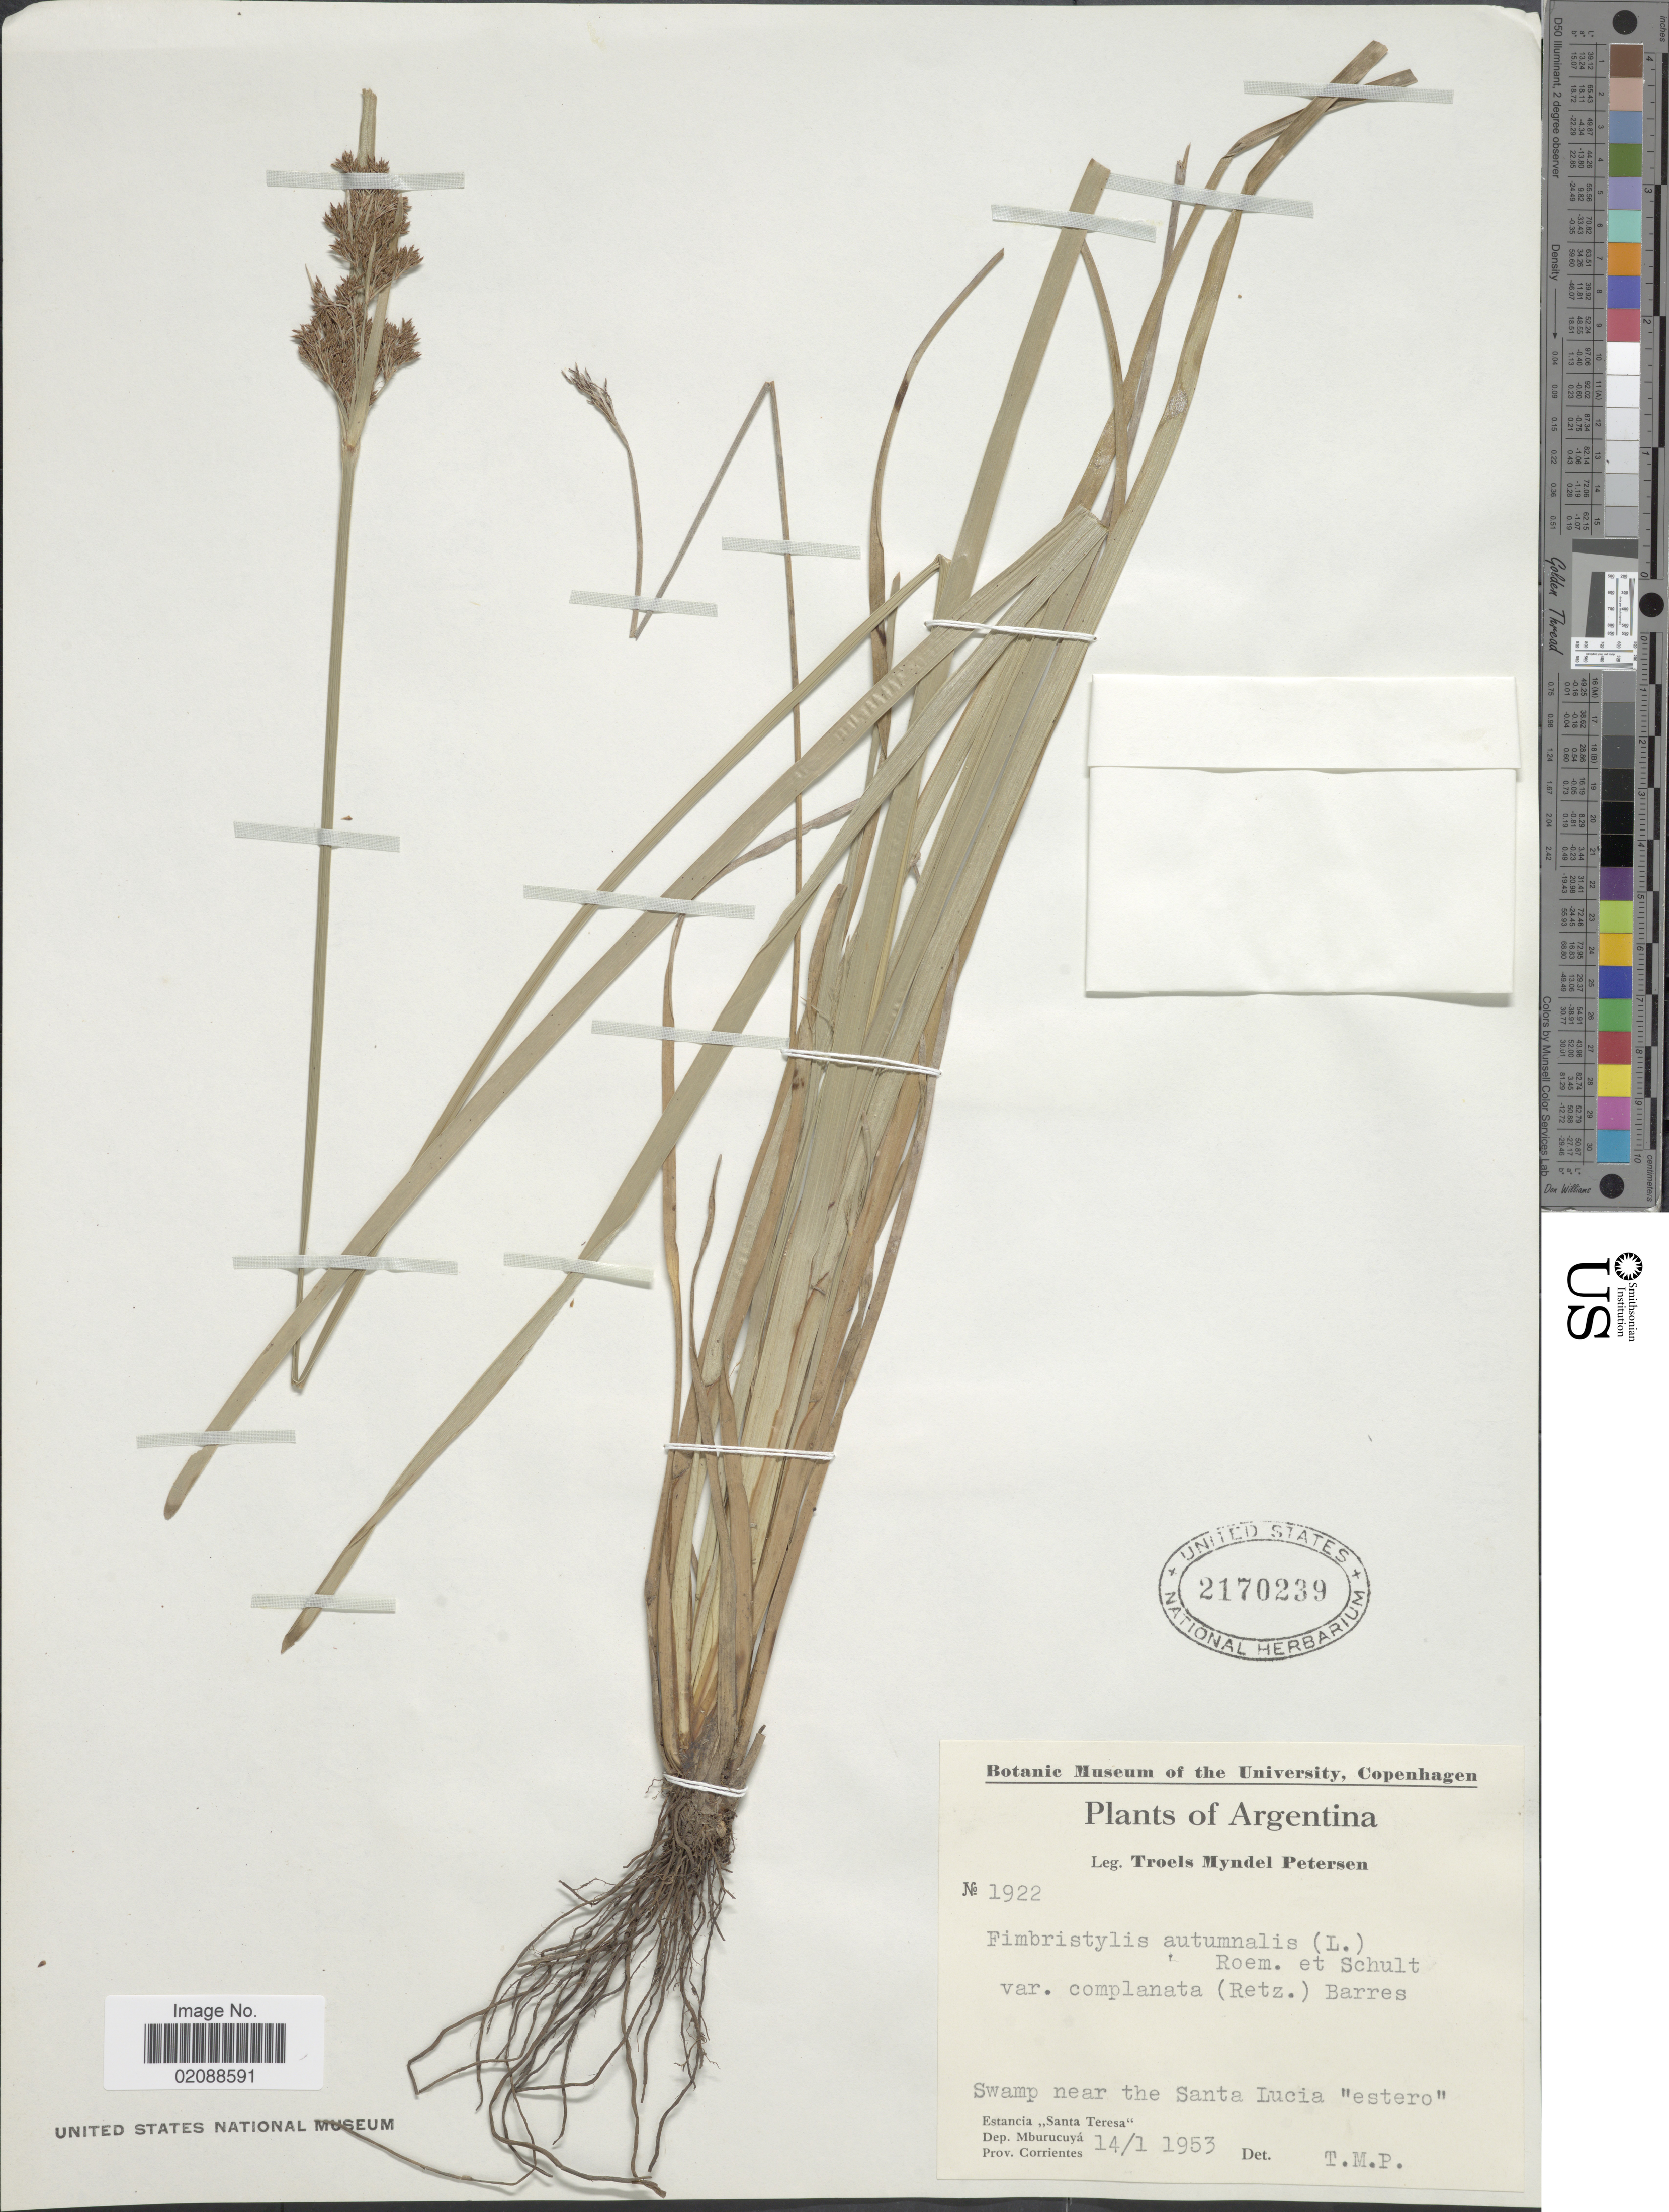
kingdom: Plantae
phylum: Tracheophyta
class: Liliopsida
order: Poales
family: Cyperaceae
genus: Fimbristylis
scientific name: Fimbristylis complanata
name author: (Retz.) Link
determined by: Strong, Mark T., (BOT), Smithsonian Institution - National Museum of Natural History (UNITED STATES)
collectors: T. M. Petersen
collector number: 1922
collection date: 1953-01-14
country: Argentina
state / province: Corrientes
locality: Swamp near the Santa Lucia "Estero" Estancia "Santa Teresa" Dep. Mburucuya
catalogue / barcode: US 2170239